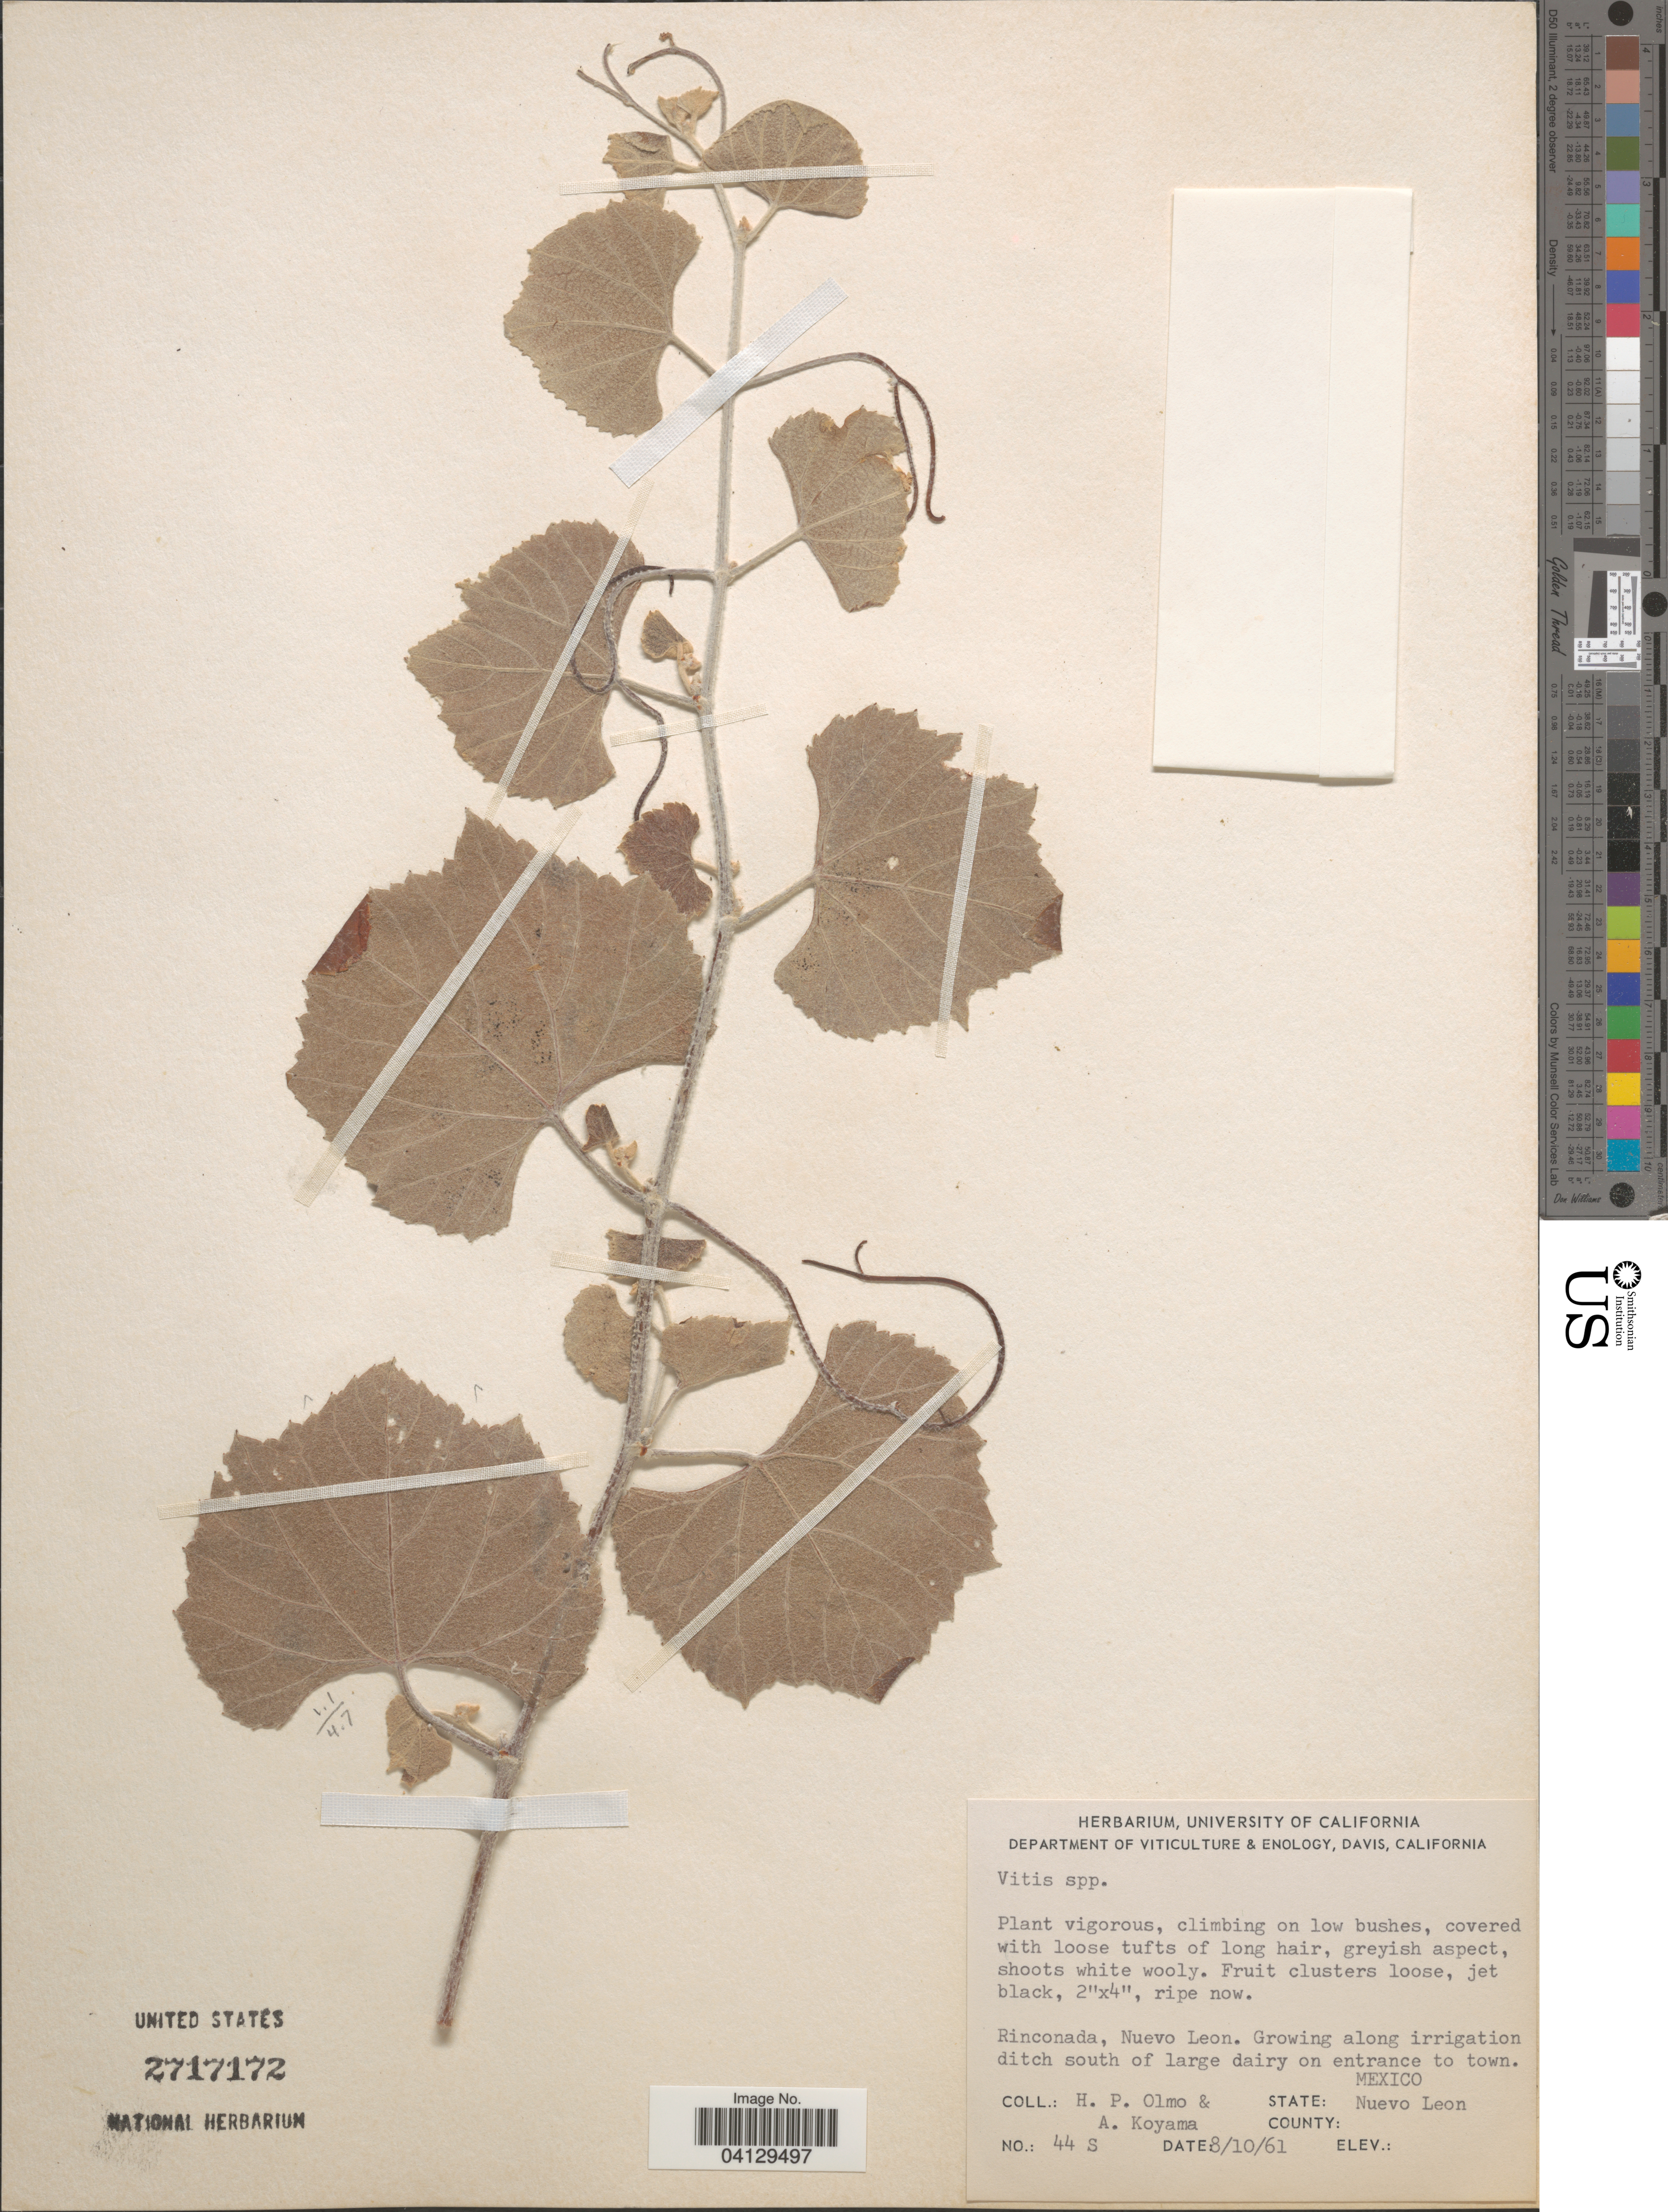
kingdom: Plantae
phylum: Tracheophyta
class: Magnoliopsida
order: Vitales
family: Vitaceae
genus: Vitis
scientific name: Vitis sp.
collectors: H. Olmo & A. Koyama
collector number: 44S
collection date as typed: Transcribed d/m/y: 10/8/61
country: Mexico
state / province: Nuevo León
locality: Rinconada. Growing along irrigation ditch south of large dairy on entrance to town.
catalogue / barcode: US 2717172